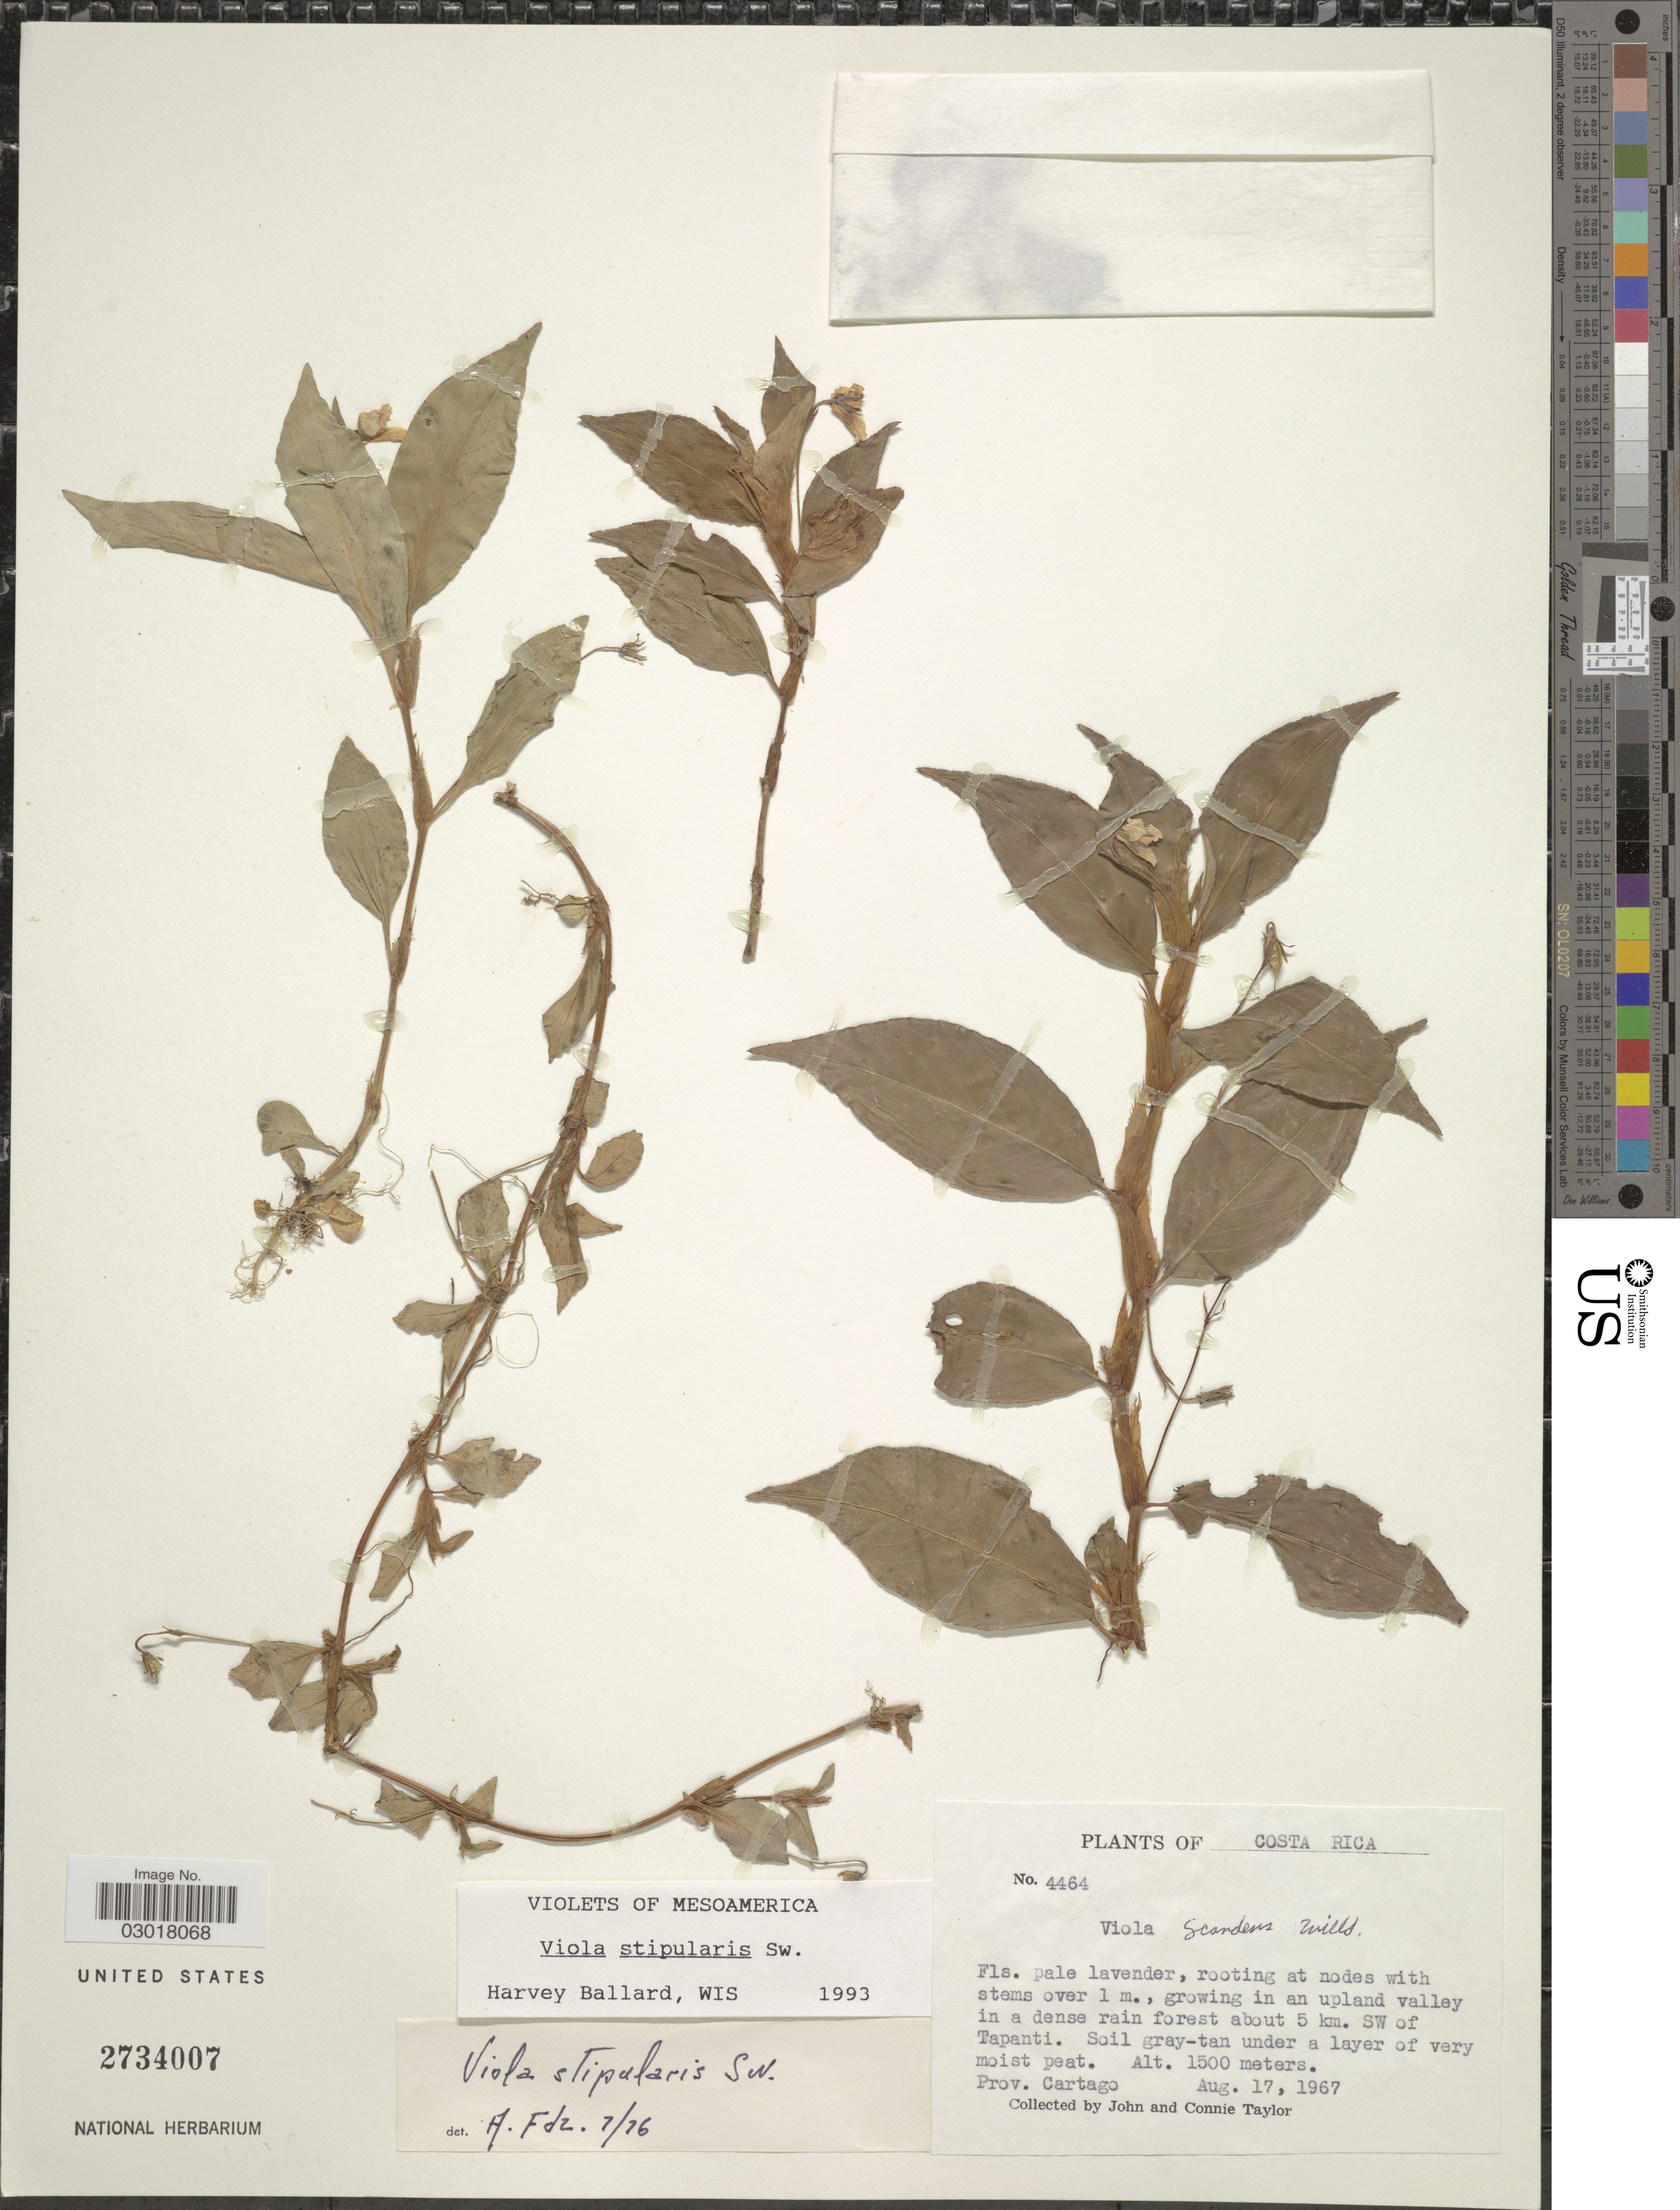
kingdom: Plantae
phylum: Tracheophyta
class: Magnoliopsida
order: Malpighiales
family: Violaceae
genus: Viola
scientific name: Viola stipularis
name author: Sw.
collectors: J. Taylor & C. Taylor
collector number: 4464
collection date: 1967-08-17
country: Costa Rica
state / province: Cartago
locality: About 5 km. SW of Tapanti.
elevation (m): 1500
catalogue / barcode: US 2734007